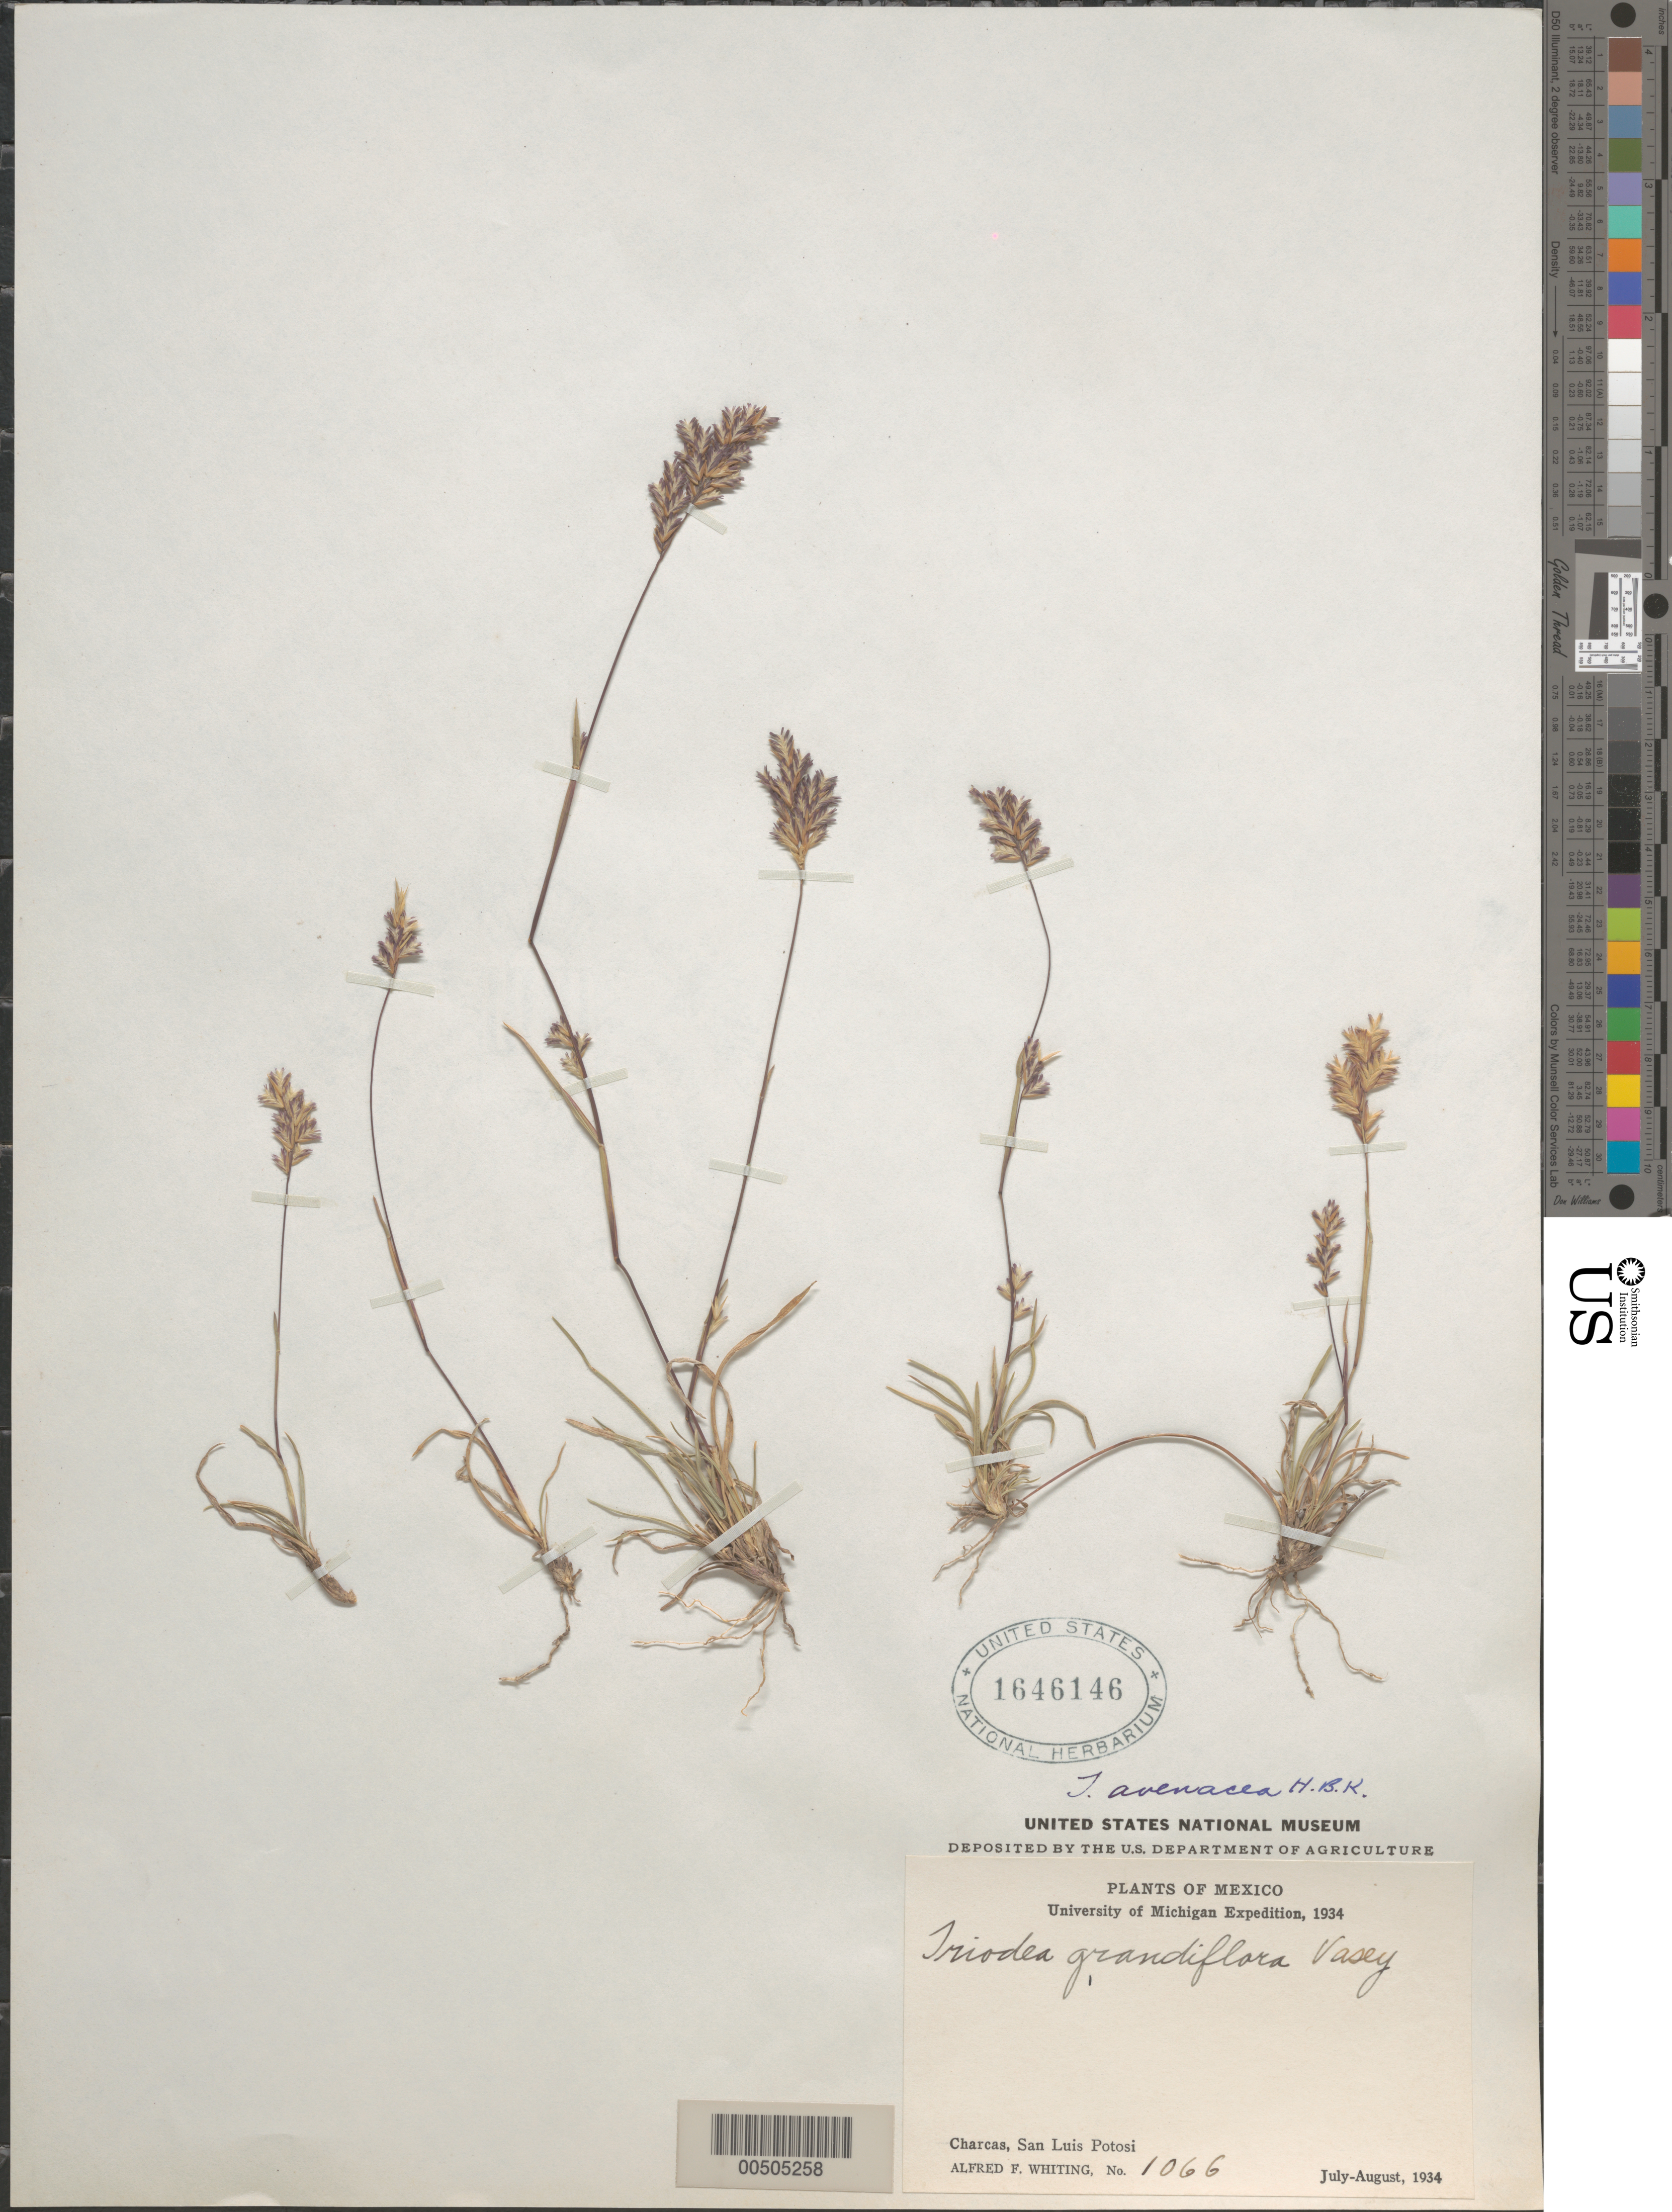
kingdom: Plantae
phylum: Tracheophyta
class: Liliopsida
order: Poales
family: Poaceae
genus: Erioneuron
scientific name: Erioneuron avenaceum var. breviaristatum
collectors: A. F. Whiting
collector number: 1066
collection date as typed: Jul 1934 to Aug 1934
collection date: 1934-07/1934-08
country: Mexico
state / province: San Luis Potosi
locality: Charcas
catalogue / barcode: US 1646146